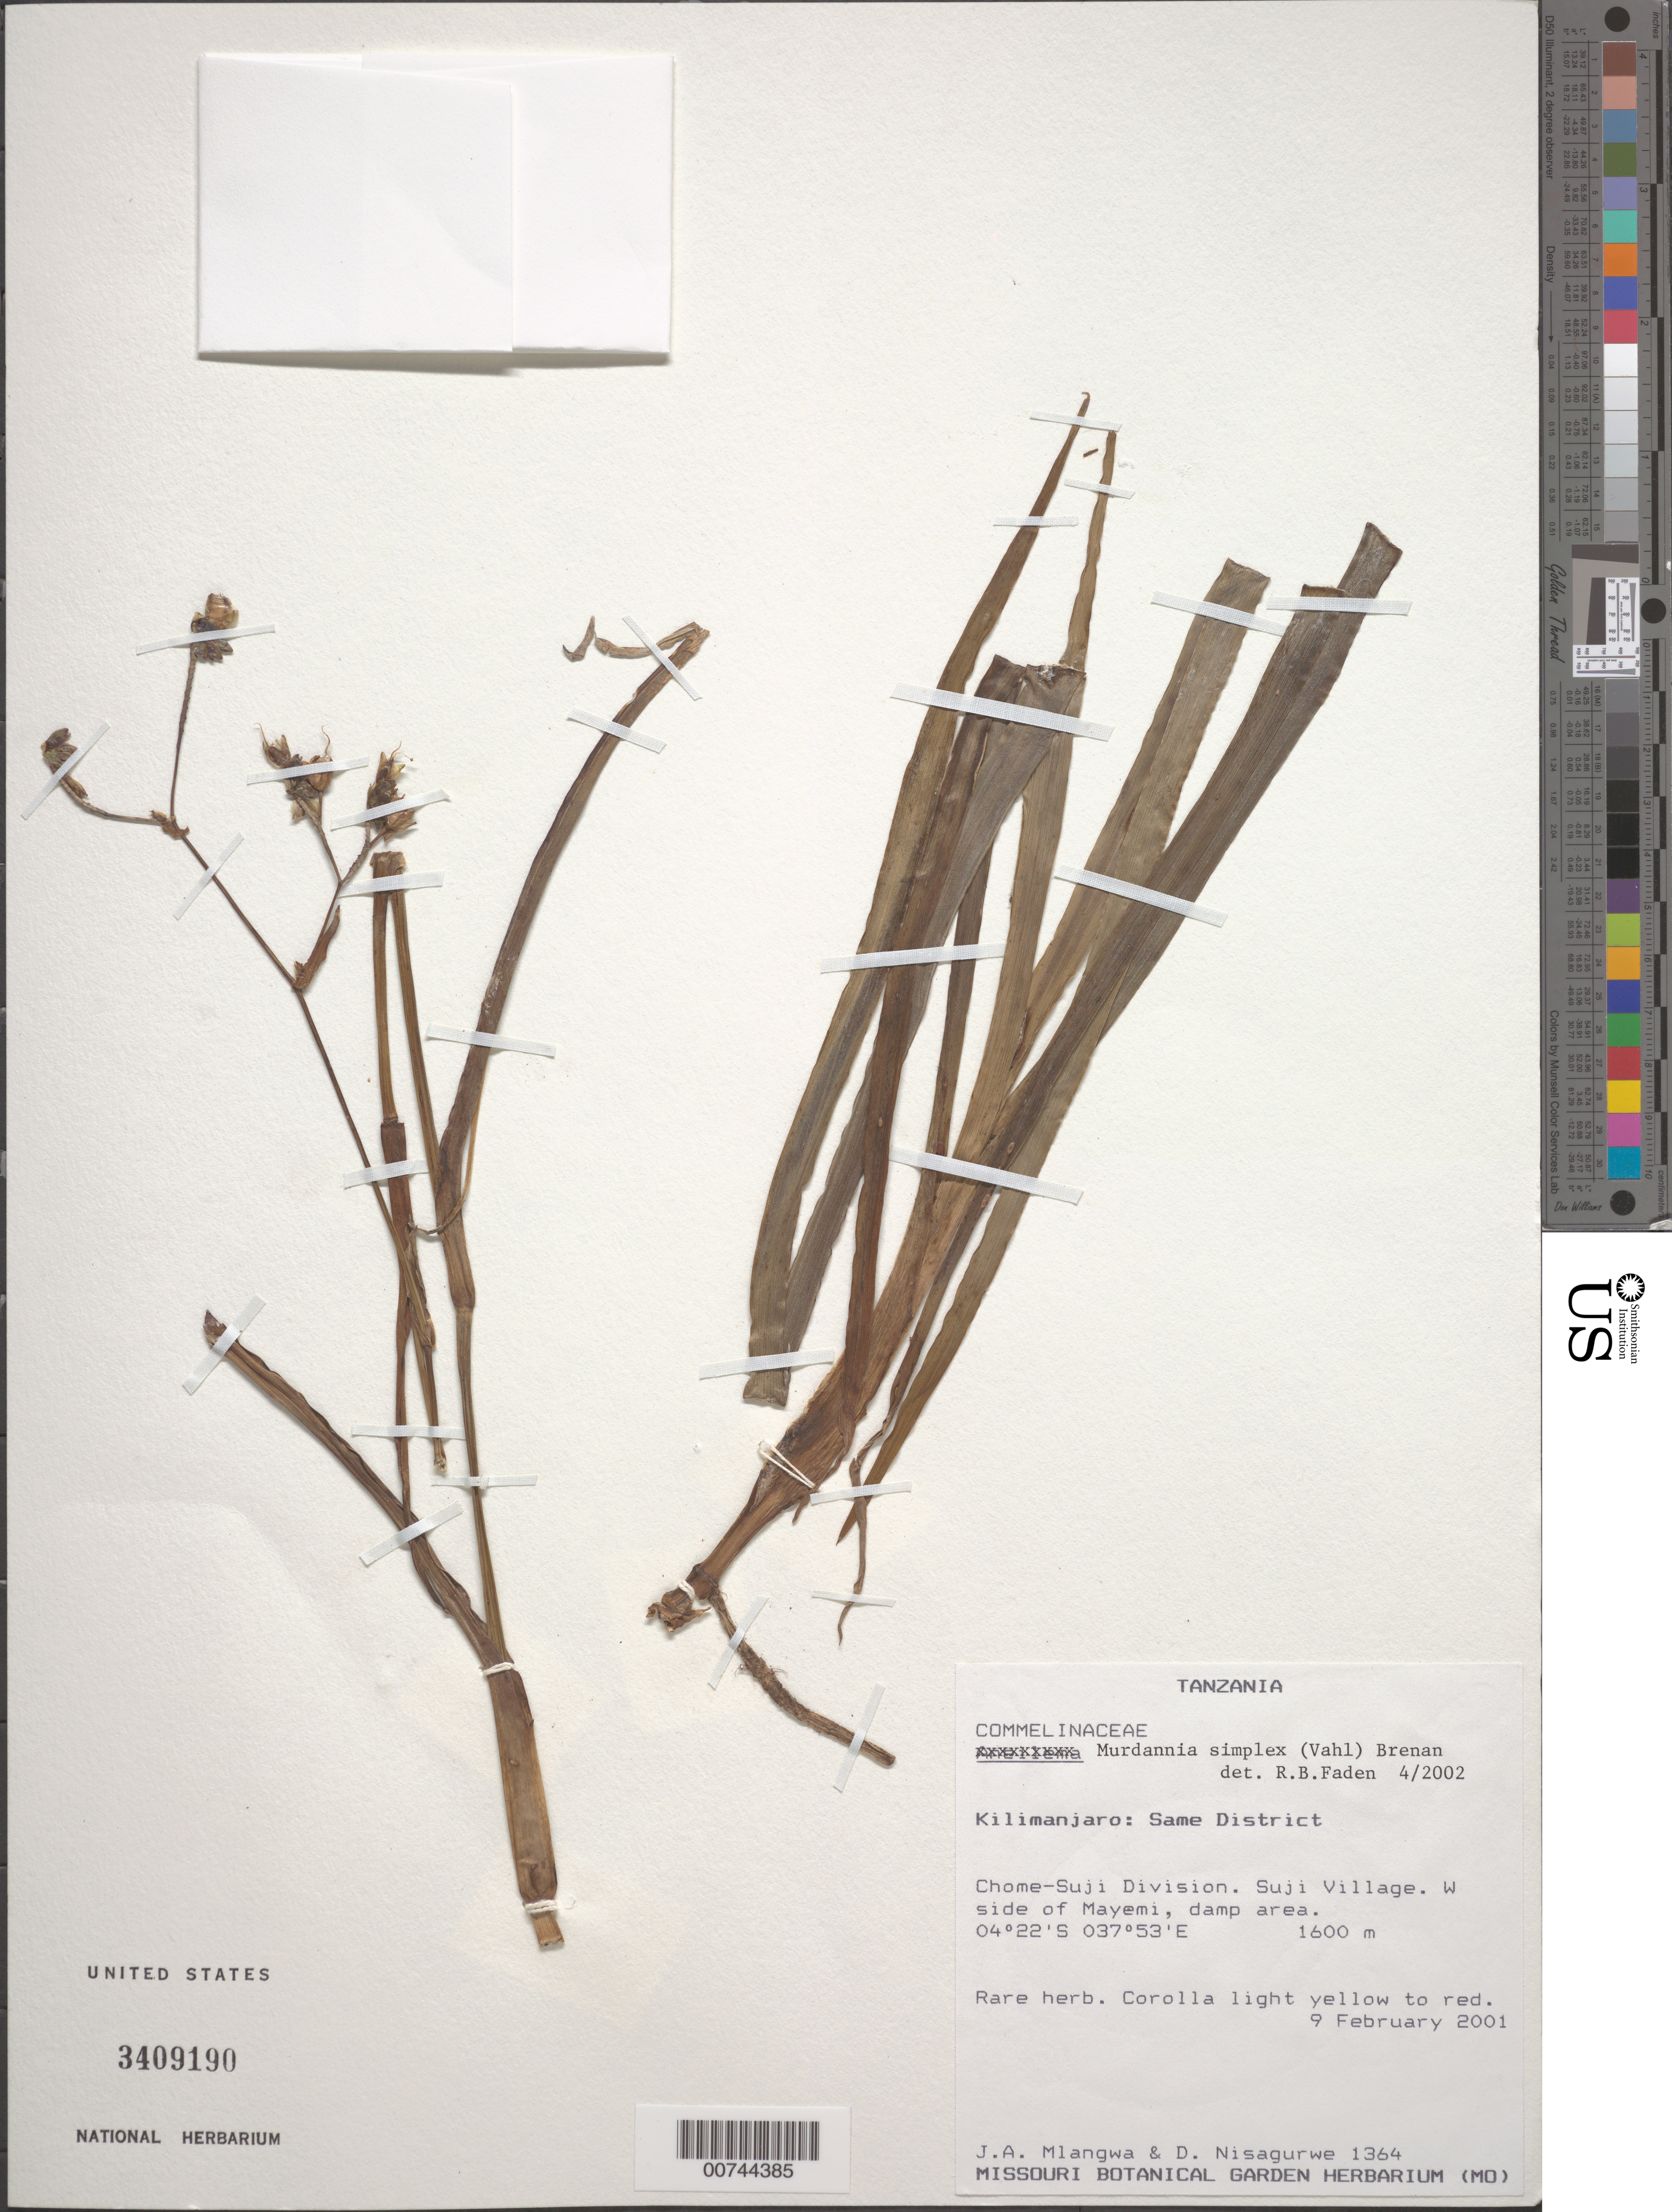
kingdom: Plantae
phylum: Tracheophyta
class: Liliopsida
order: Commelinales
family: Commelinaceae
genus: Murdannia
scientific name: Murdannia simplex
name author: (Vahl) Brenan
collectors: J. Mlangwa & D. Nisagurwe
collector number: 1364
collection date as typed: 09 Feb 2001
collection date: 2001-02-09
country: Tanzania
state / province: Kilimanjaro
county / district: Kilimanjaro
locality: Chome-Suji Div., Suji Village, W of Mayemi.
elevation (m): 1600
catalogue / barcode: US 3409190